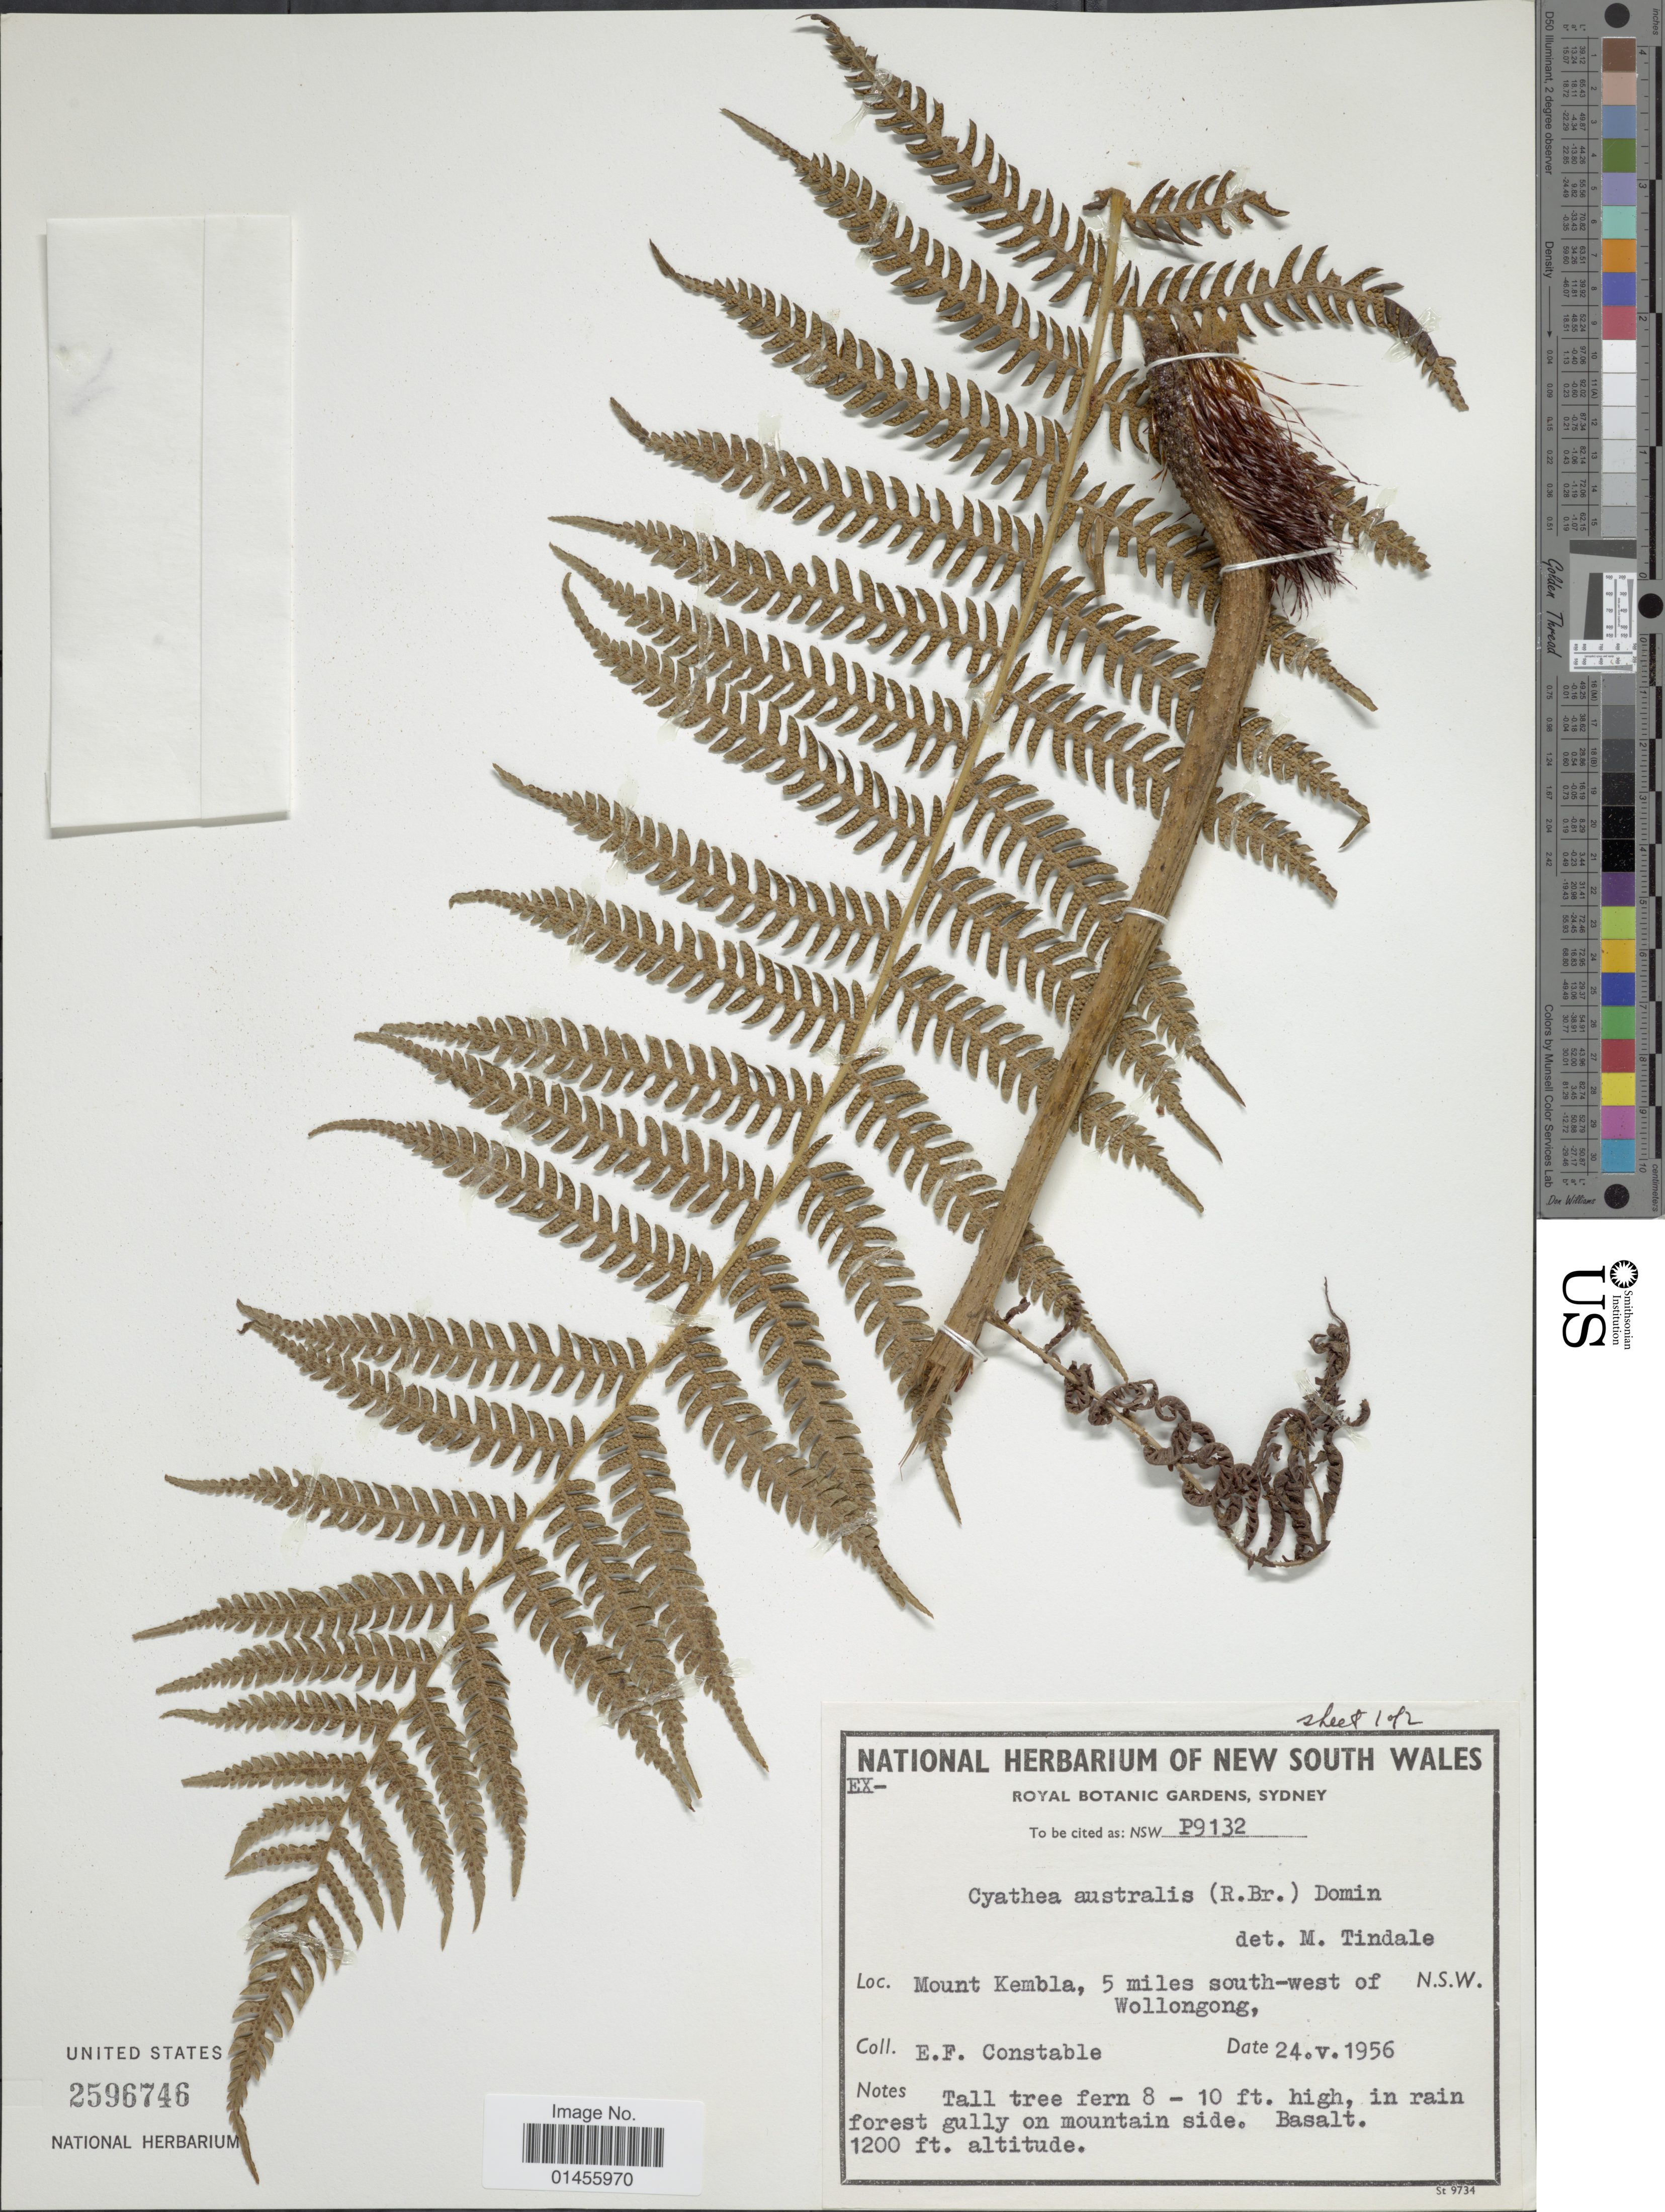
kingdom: Plantae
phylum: Tracheophyta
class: Polypodiopsida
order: Cyatheales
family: Cyatheaceae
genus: Alsophila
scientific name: Alsophila australis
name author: R. Br.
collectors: E. F. Constable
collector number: P9132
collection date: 1956-05-24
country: Australia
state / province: New South Wales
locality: Mount Kembla, 5 miles south-west of Wollongong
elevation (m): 366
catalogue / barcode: US 2596746